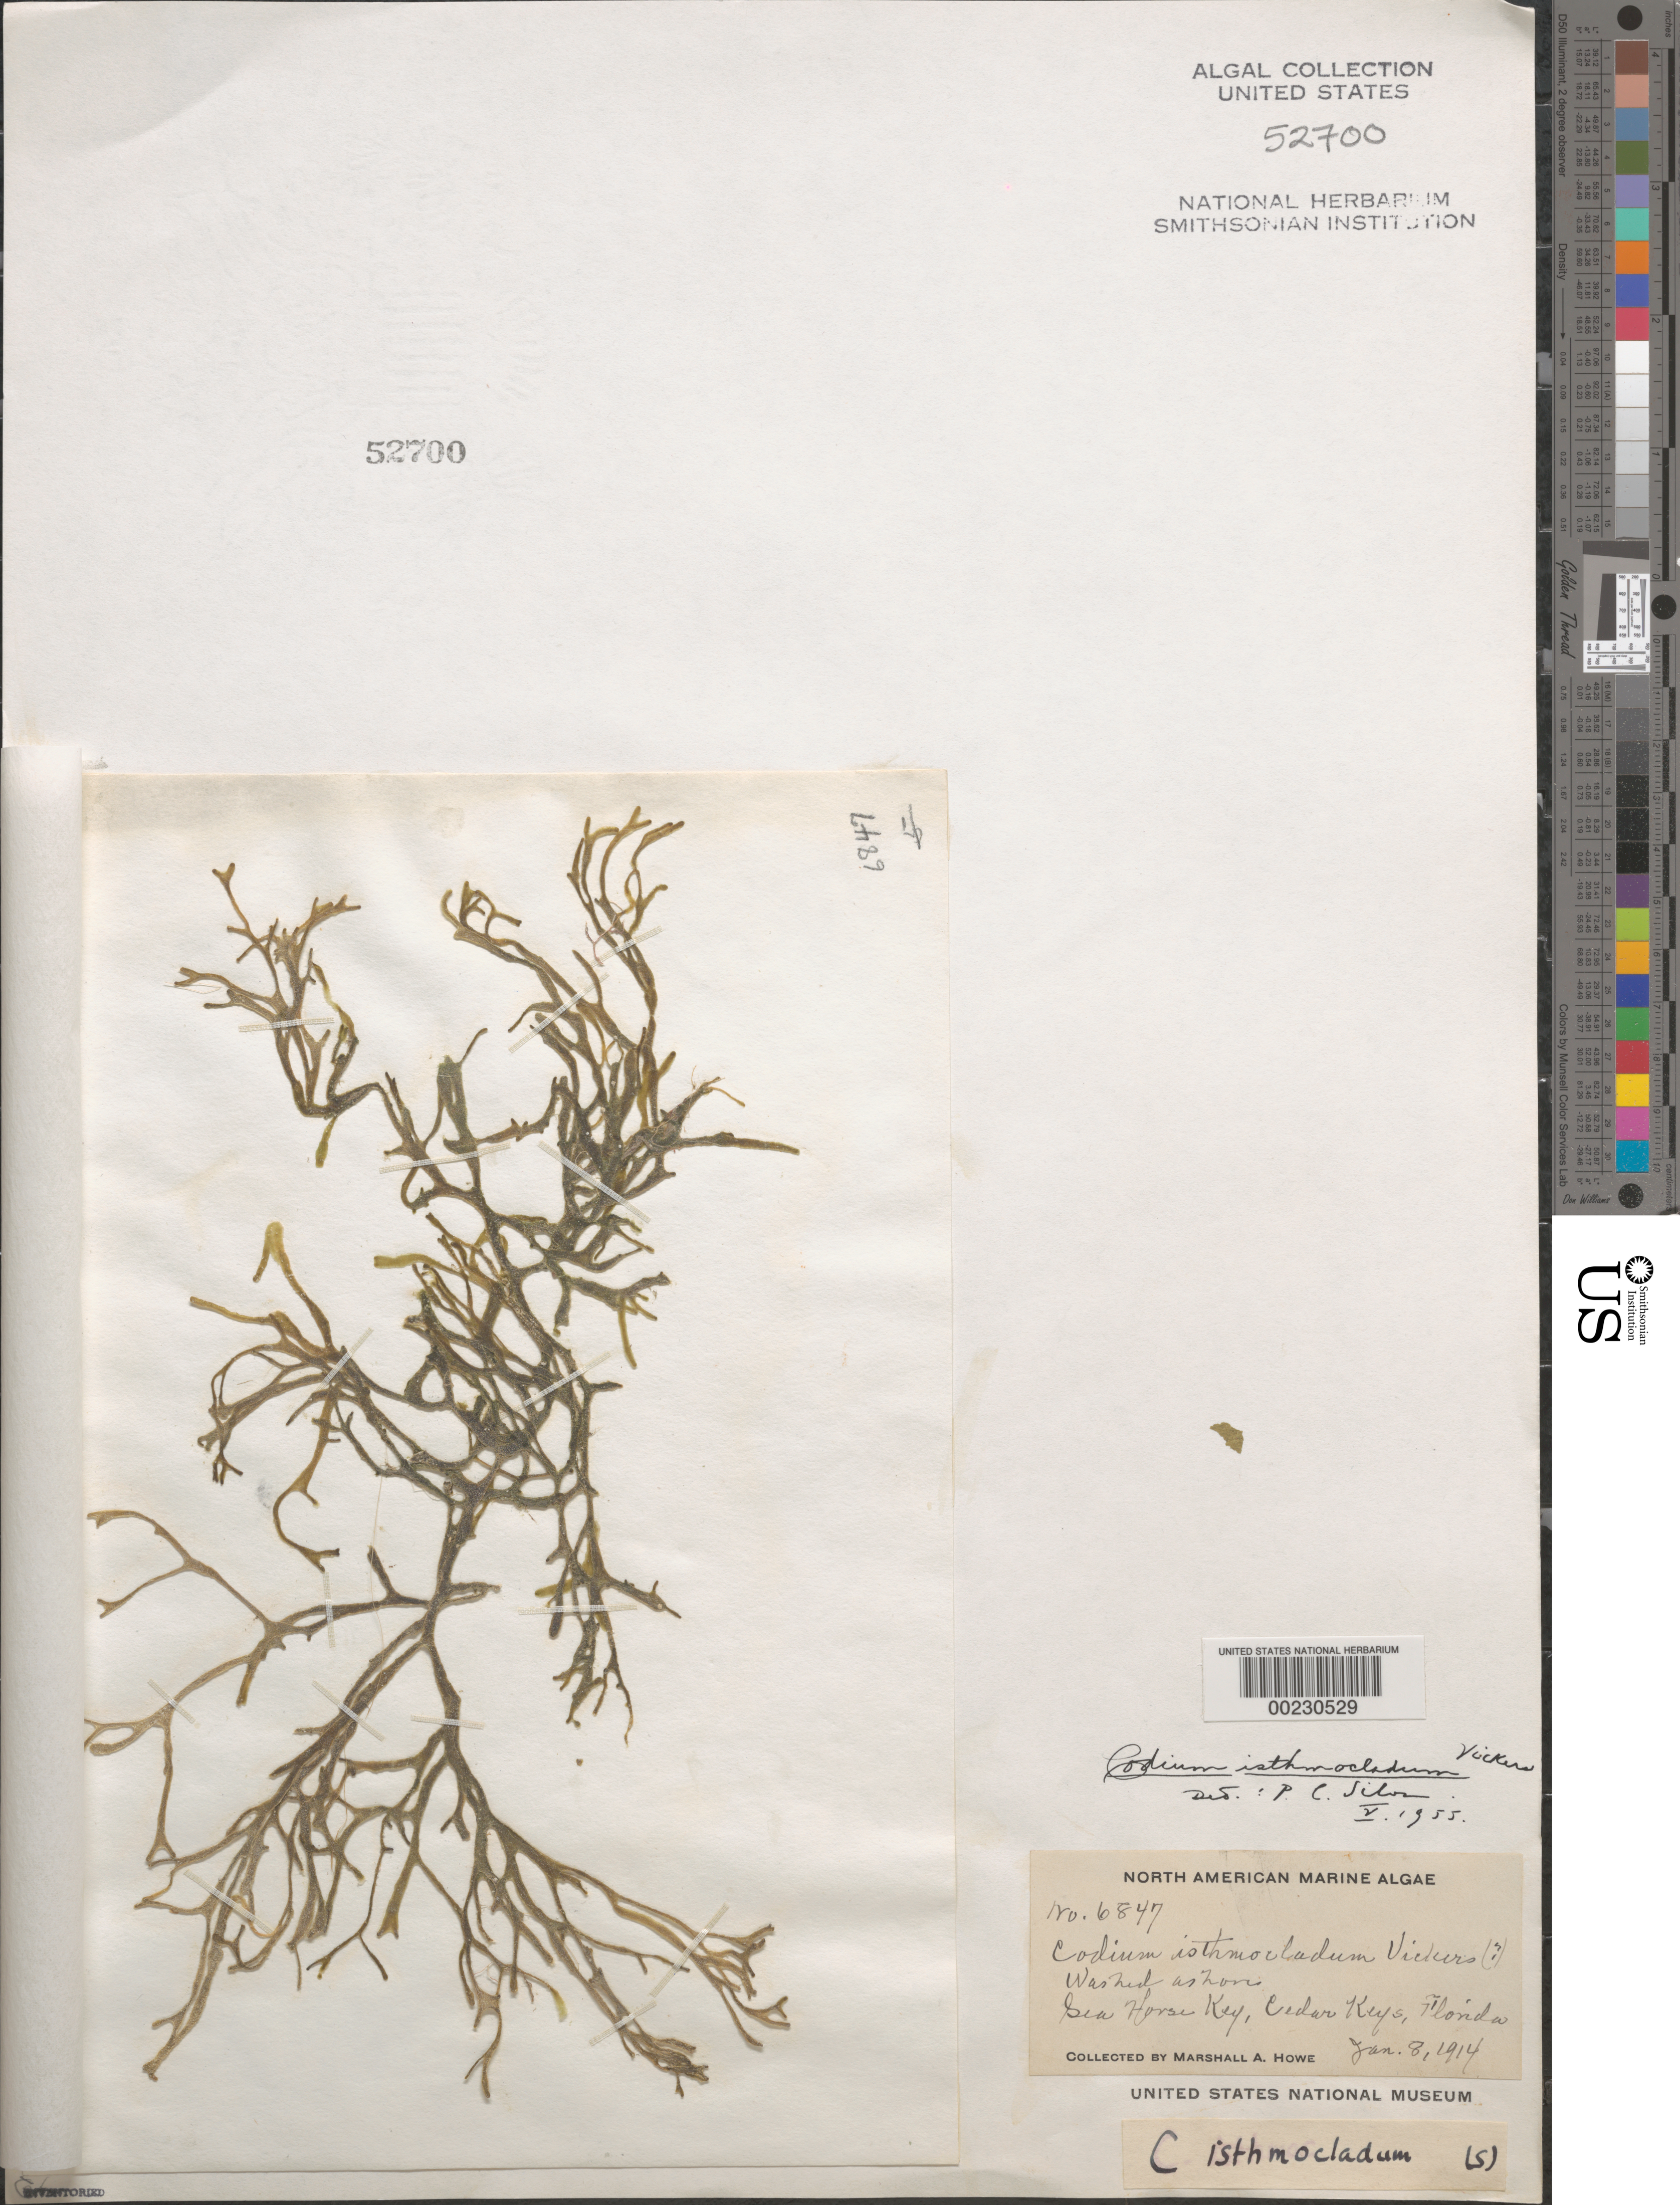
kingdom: Plantae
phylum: Chlorophyta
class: Ulvophyceae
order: Bryopsidales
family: Codiaceae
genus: Codium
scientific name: Codium isthmocladum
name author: Vickers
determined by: Silva, P. C.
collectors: M. A. Howe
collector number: MAH 6847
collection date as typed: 08 Jan 1914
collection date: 1914-01-08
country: United States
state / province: Florida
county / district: Levy County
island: Seahorse Key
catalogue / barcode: US 52700